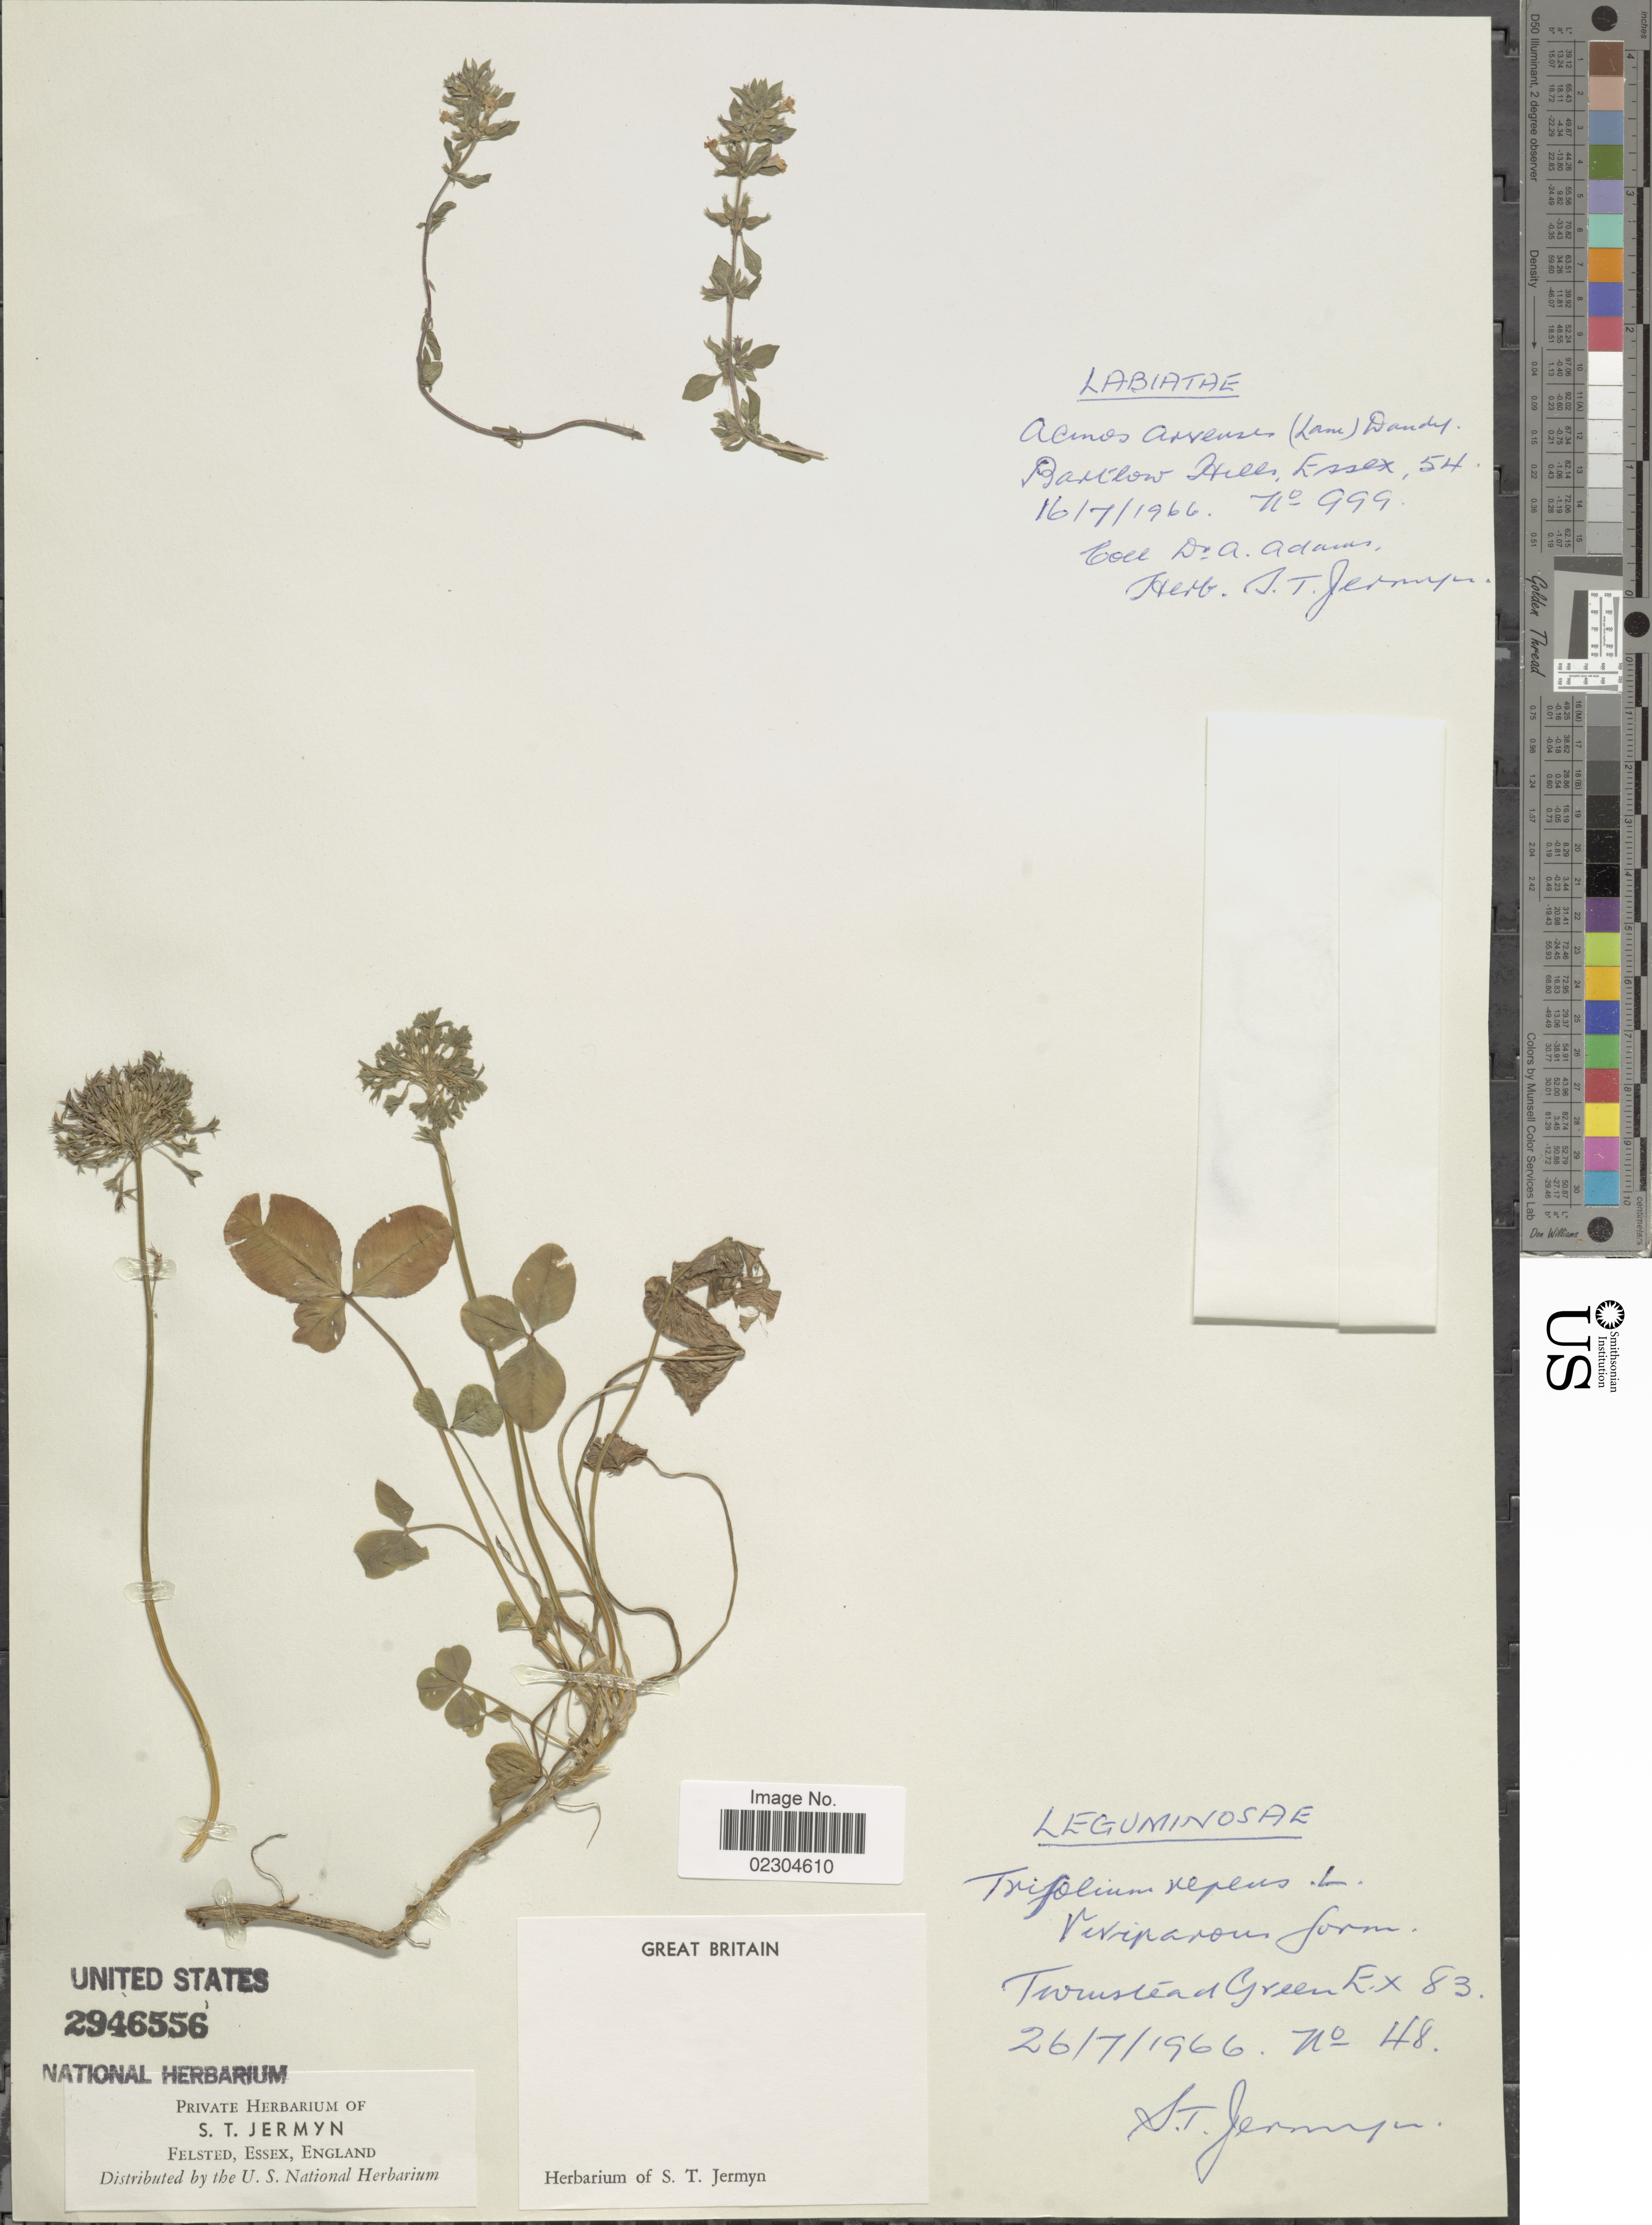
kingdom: Plantae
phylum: Tracheophyta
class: Magnoliopsida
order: Fabales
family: Fabaceae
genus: Trifolium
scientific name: Trifolium repens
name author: L.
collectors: A. M. Adams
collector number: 999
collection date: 1966-07-16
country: United Kingdom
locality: Great Britain, Bartlow Hills, Essex 54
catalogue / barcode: US 2946556-2